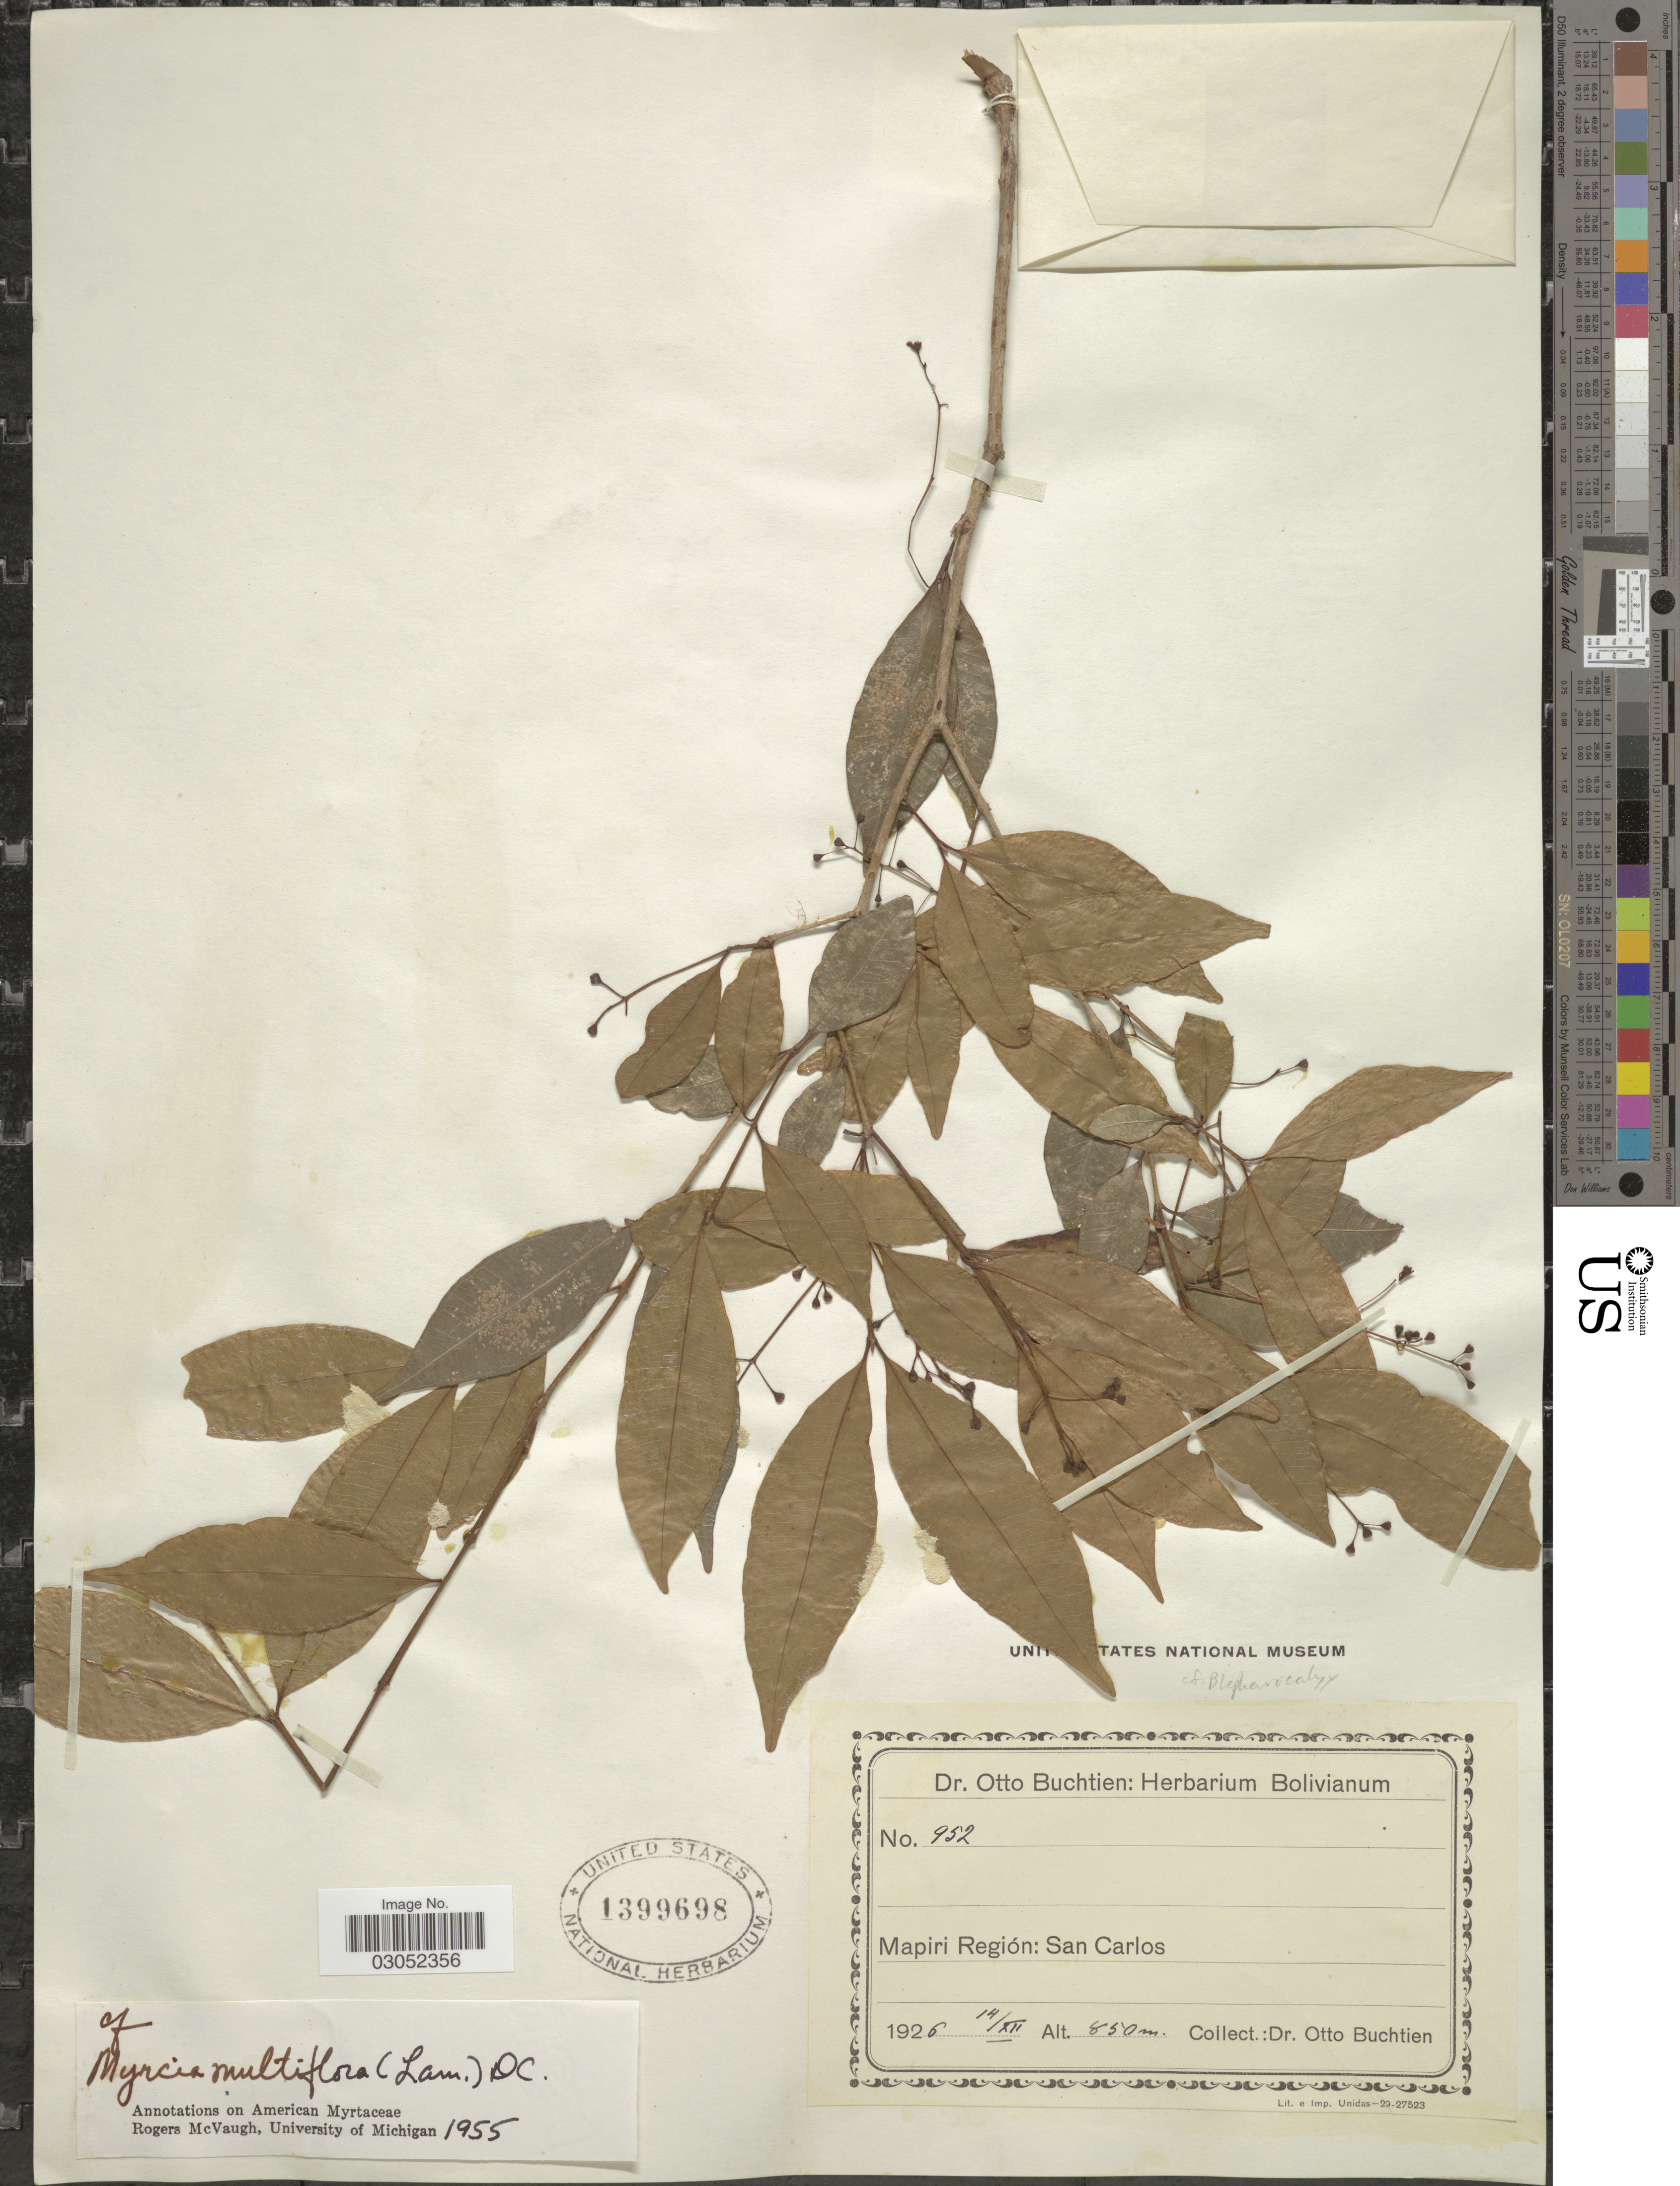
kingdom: Plantae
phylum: Tracheophyta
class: Magnoliopsida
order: Myrtales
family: Myrtaceae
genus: Myrcia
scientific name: Myrcia multiflora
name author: (Lam.) DC.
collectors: O. Buchtien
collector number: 952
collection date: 1926-12-14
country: Bolivia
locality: Mapiri Región: San Carlos.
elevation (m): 850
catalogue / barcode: US 1399698